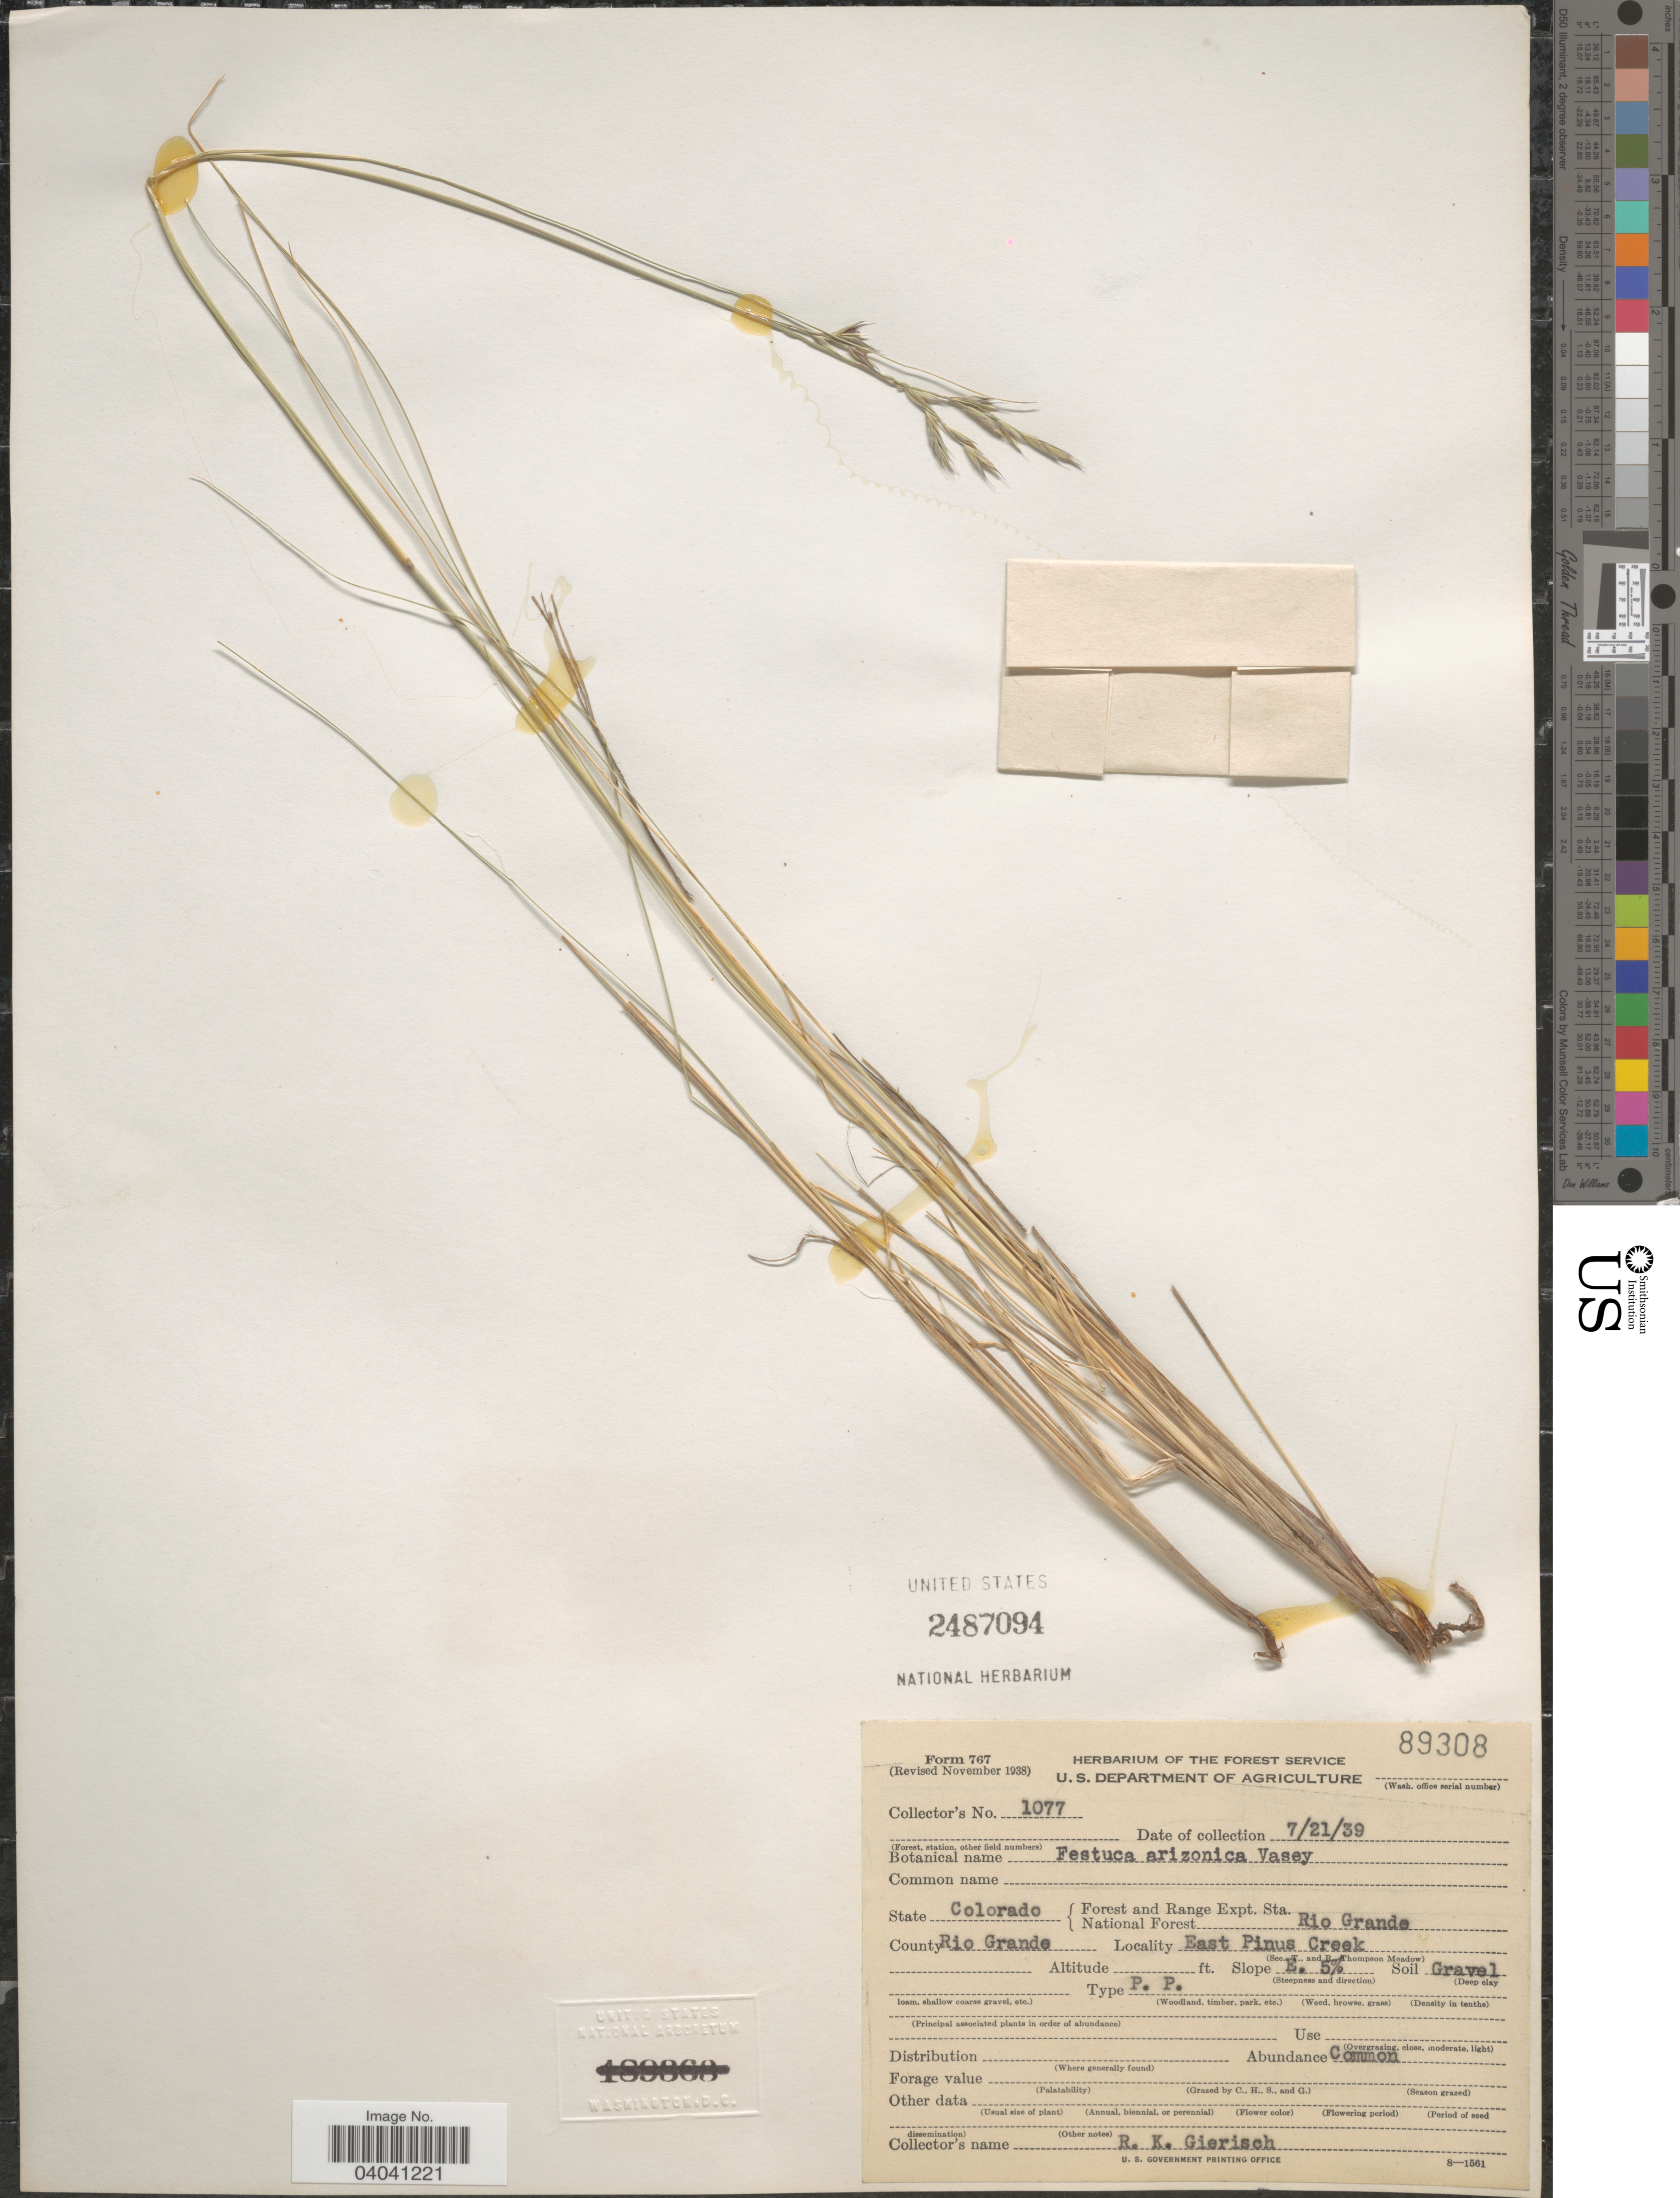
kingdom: Plantae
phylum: Tracheophyta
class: Liliopsida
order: Poales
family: Poaceae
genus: Festuca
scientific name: Festuca arizonica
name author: Vasey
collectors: R. Gierisch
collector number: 1077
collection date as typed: Transcribed d/m/y: 21/7/39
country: United States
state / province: Colorado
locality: Forest and Range Expt. Sta. National Forest Rio Grande. County Rio Grande. East Pinus Creek. Slope E. 5%.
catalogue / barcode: US 2487094